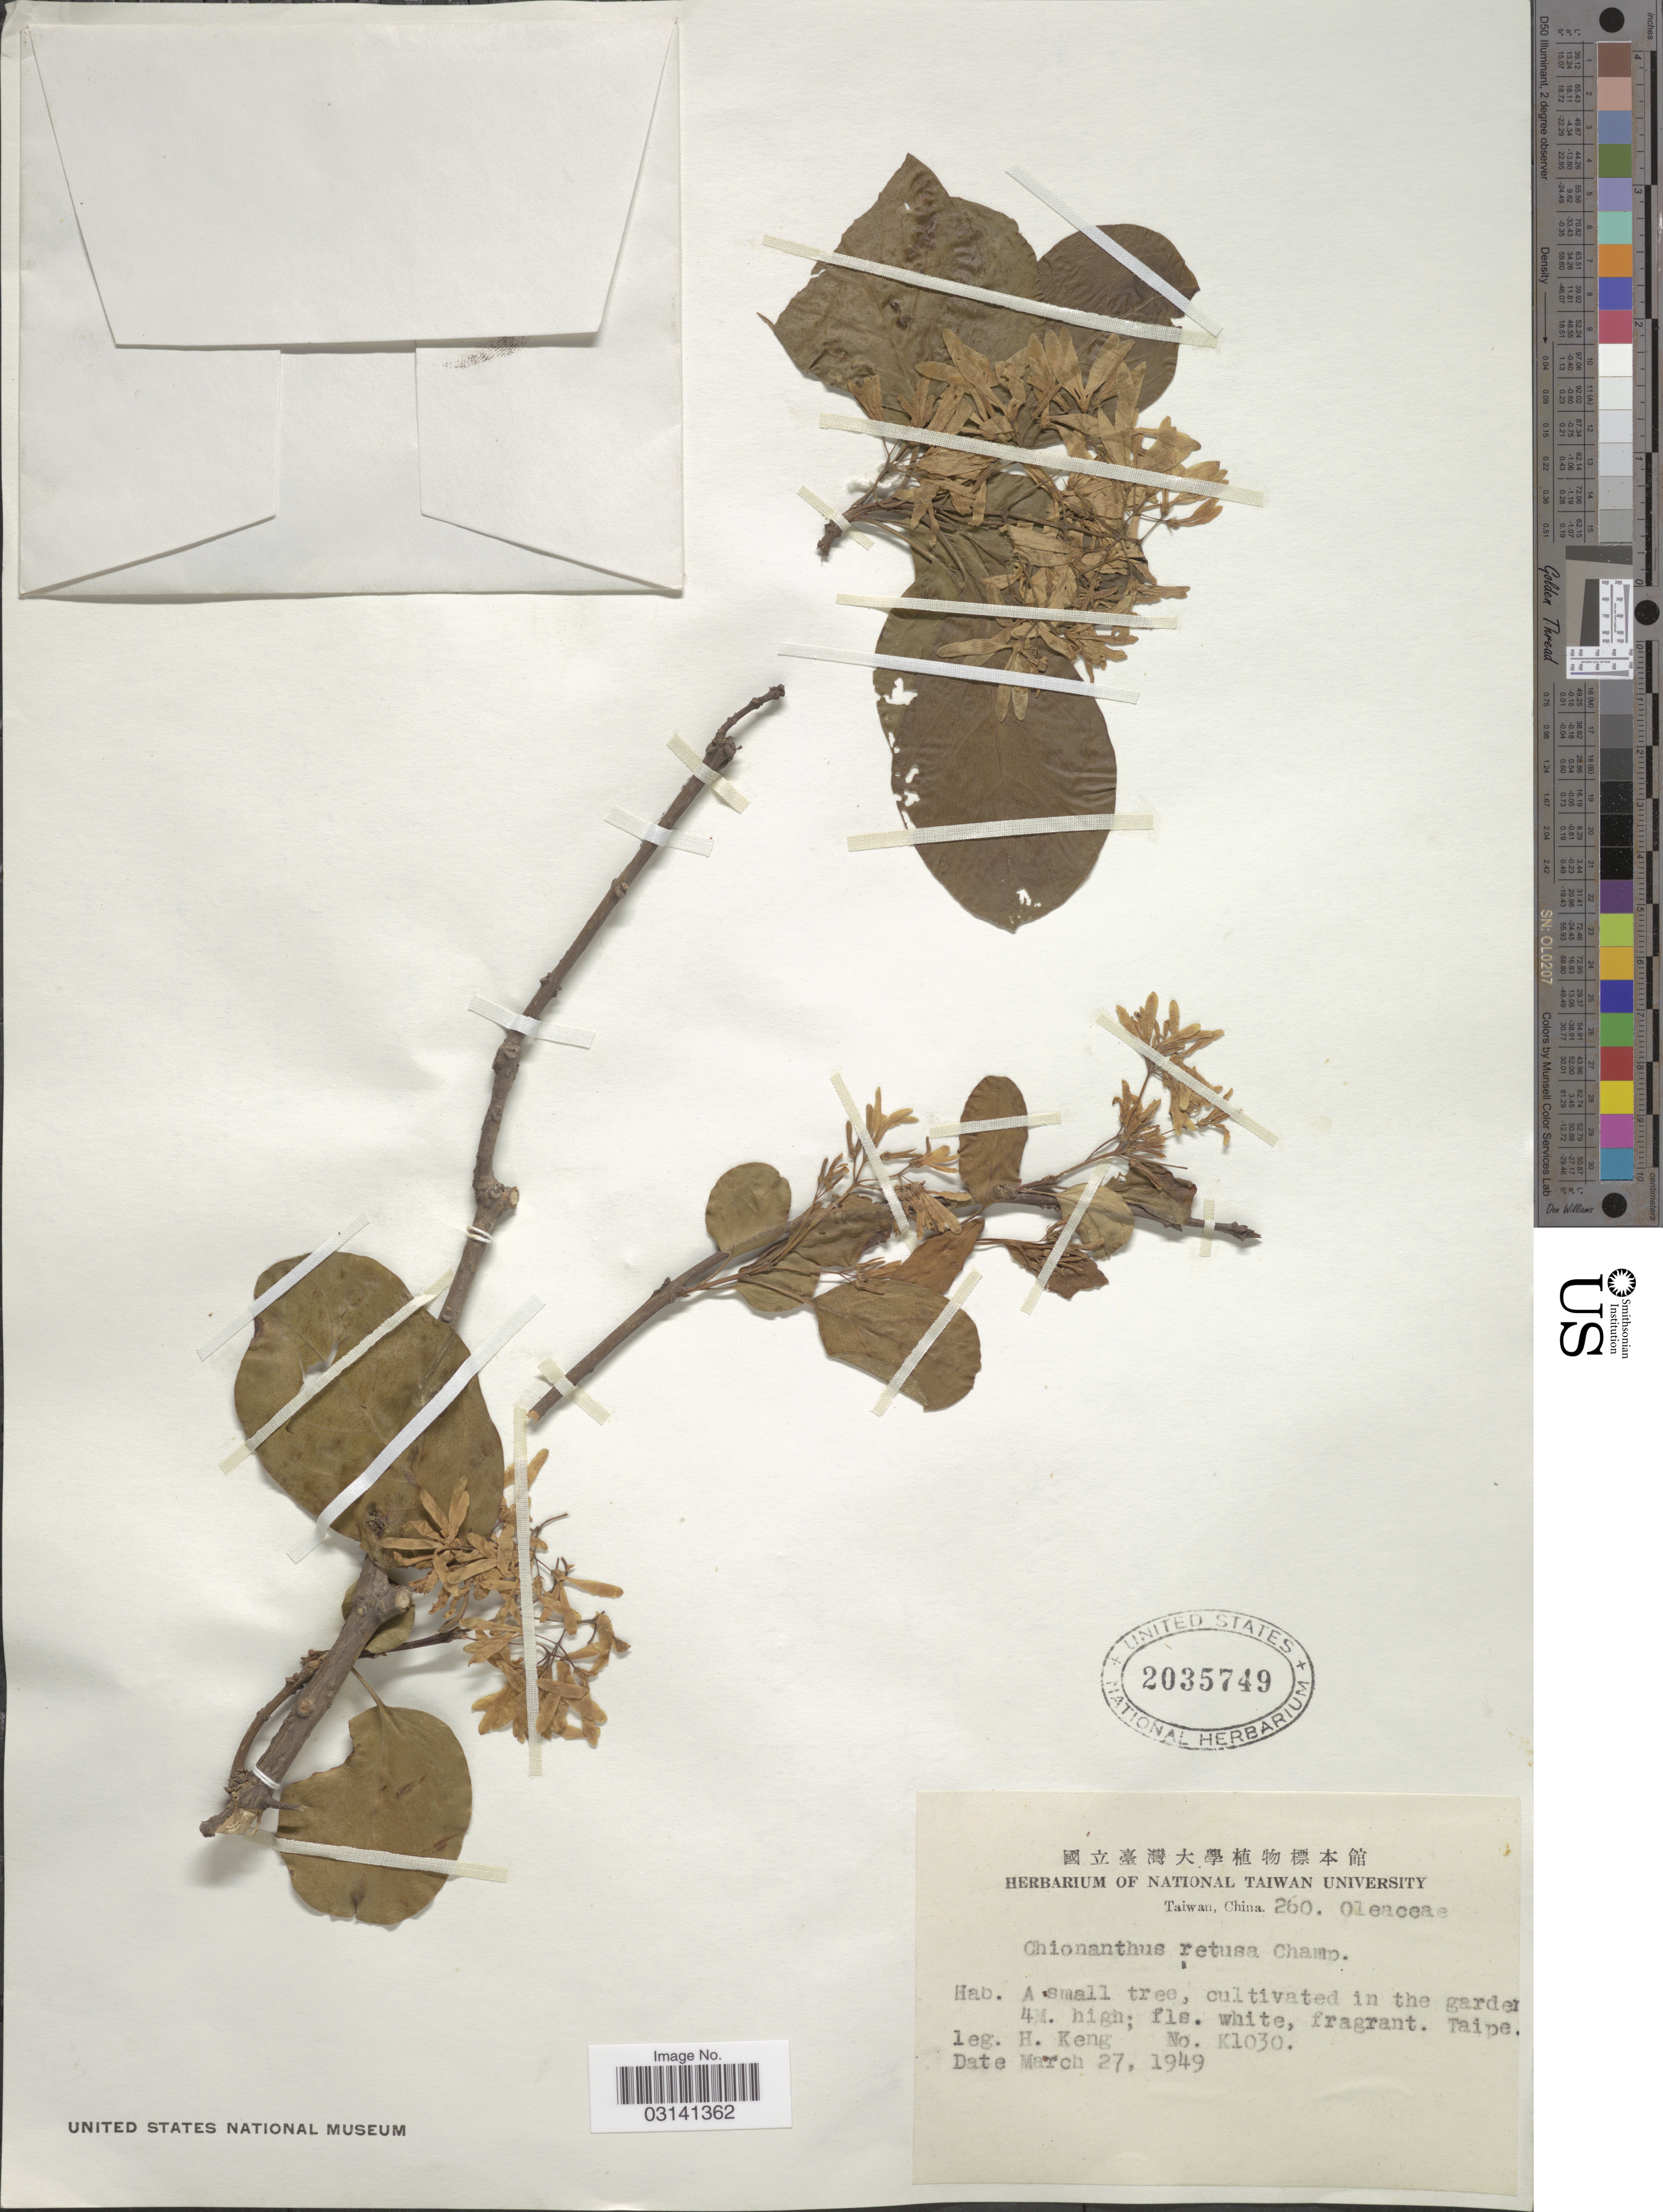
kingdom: Plantae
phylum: Tracheophyta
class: Magnoliopsida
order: Lamiales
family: Oleaceae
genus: Chionanthus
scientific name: Chionanthus retusus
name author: Lindl. & Paxton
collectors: H. Keng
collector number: K1030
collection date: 1949-03-27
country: Taiwan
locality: Cultivated in the garden.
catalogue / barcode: US 2035749